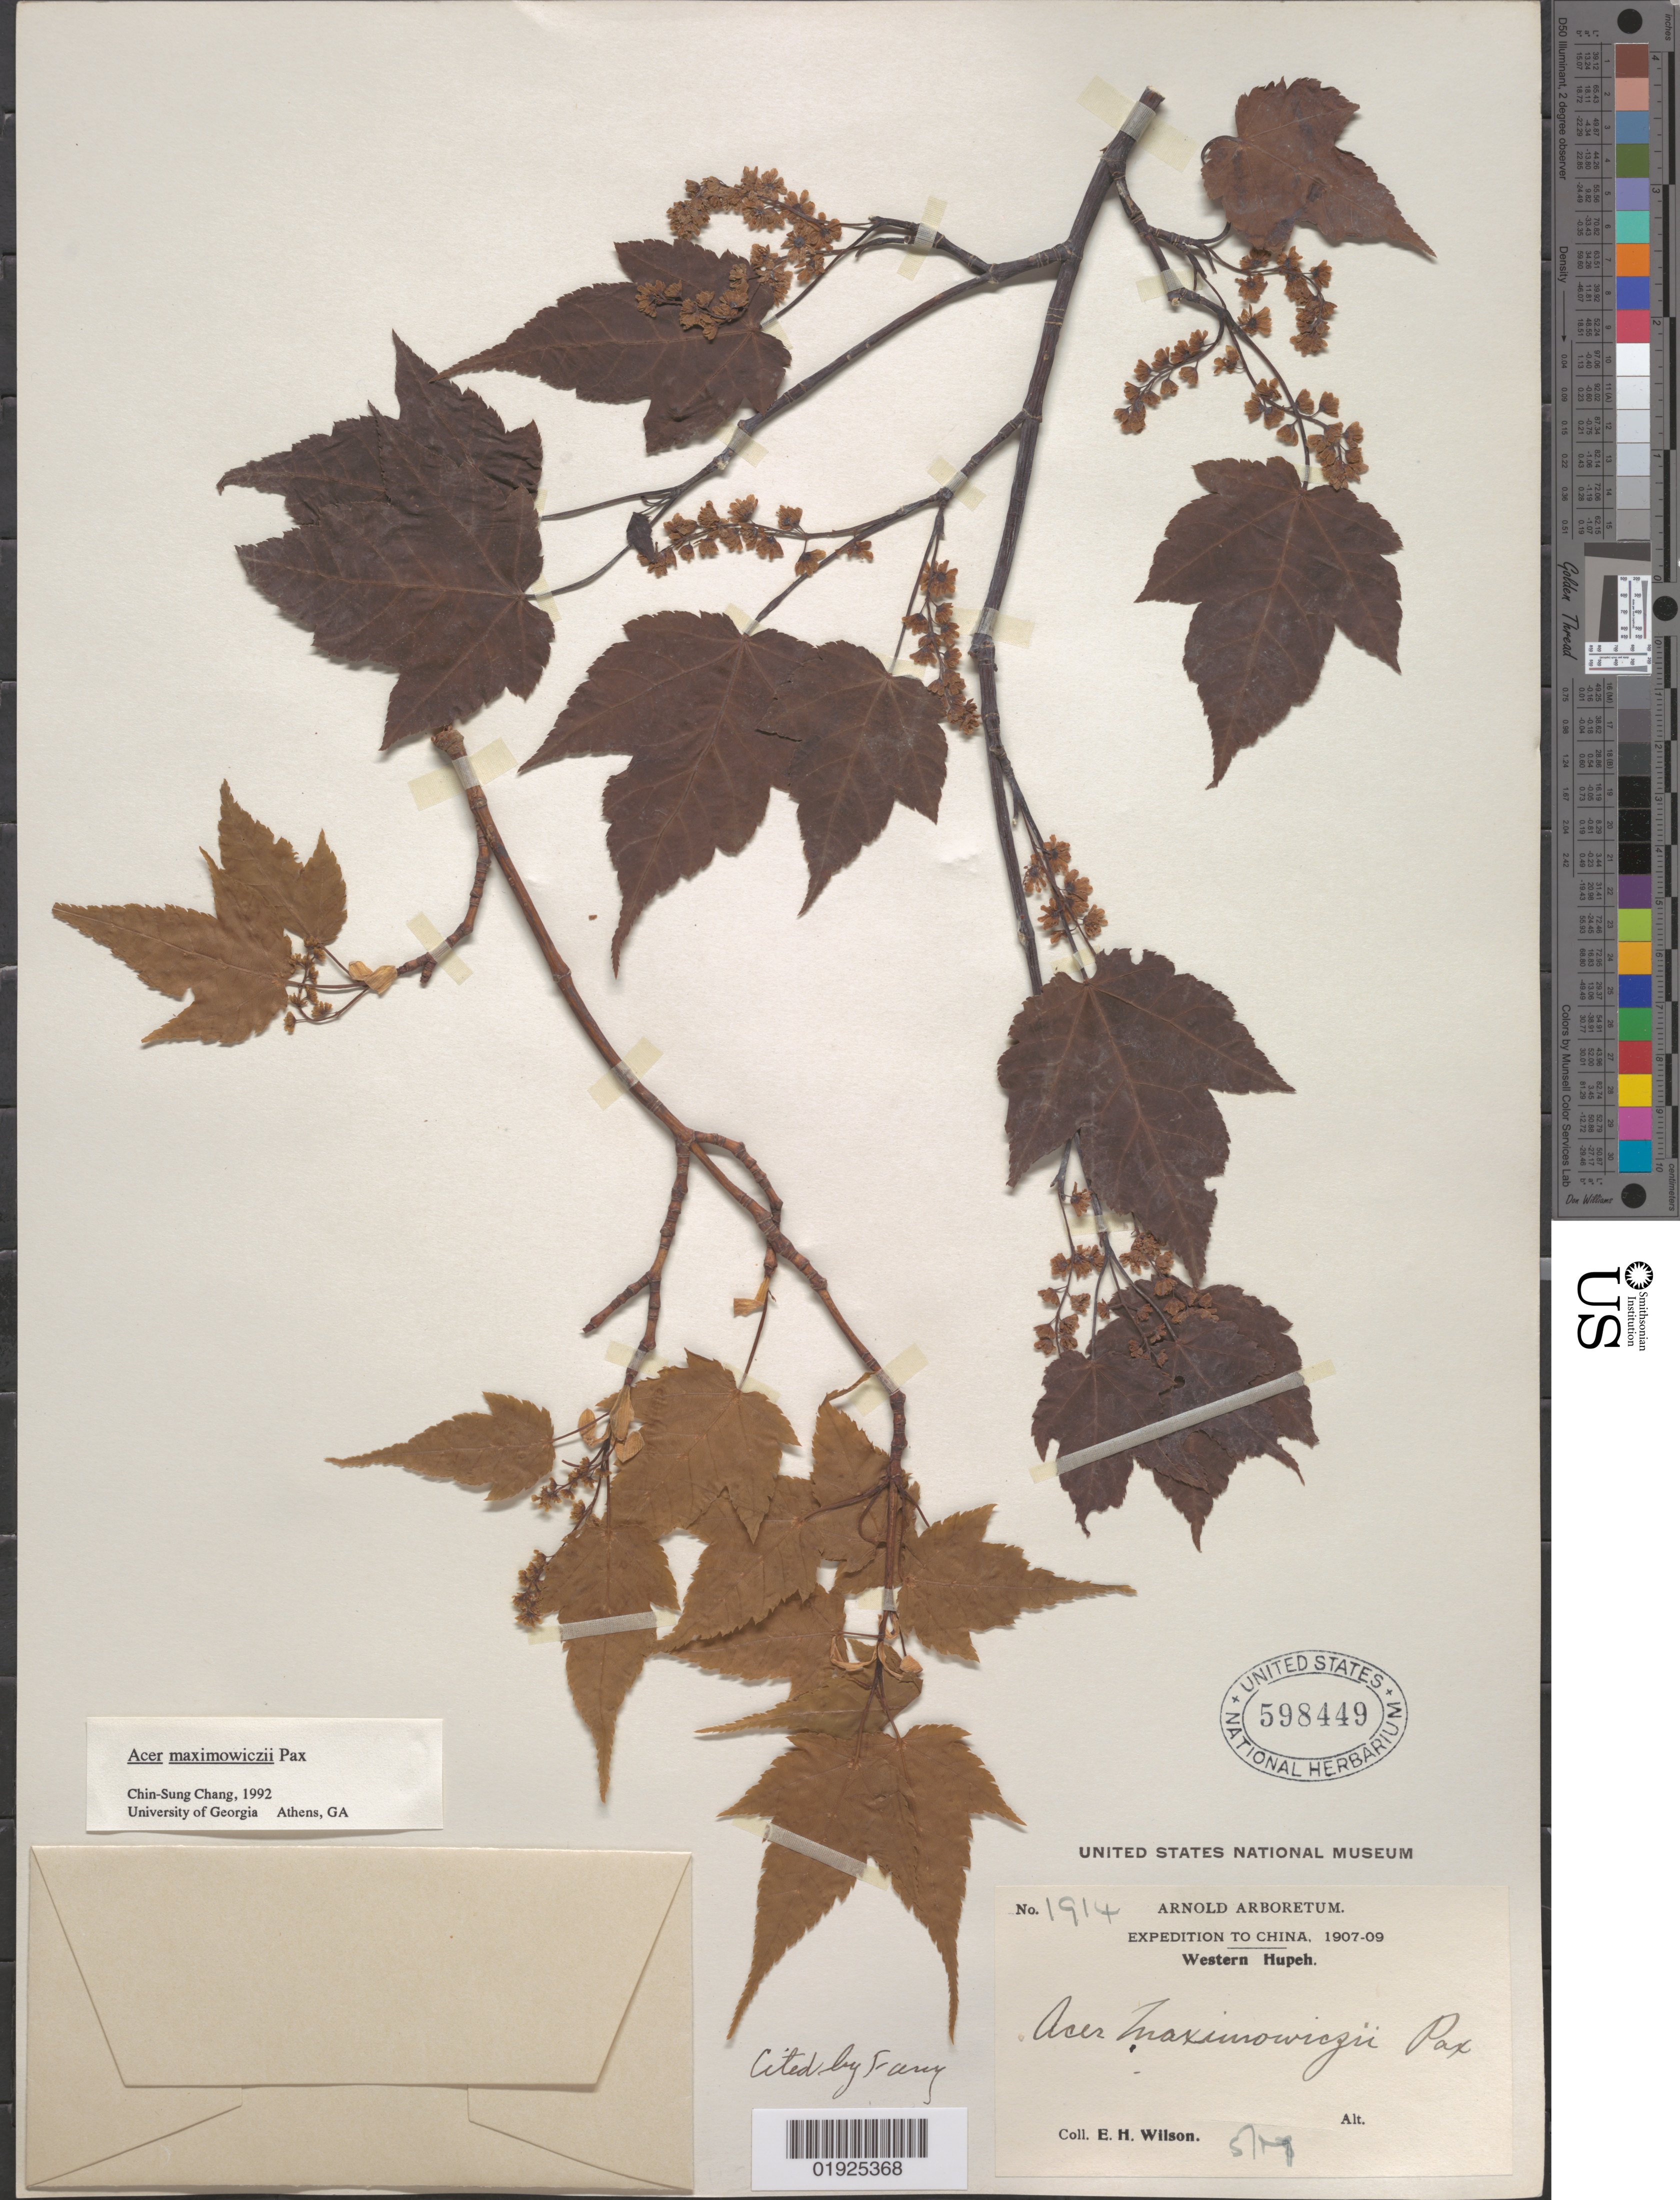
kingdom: Plantae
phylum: Tracheophyta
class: Magnoliopsida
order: Sapindales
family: Sapindaceae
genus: Acer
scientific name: Acer pectinatum subsp. maximowiczii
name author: (Pax) A.E. Murray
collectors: E. H. Wilson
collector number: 1914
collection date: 1907-05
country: China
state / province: Hubei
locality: Western Hupeh [Hubei]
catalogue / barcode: US 598449